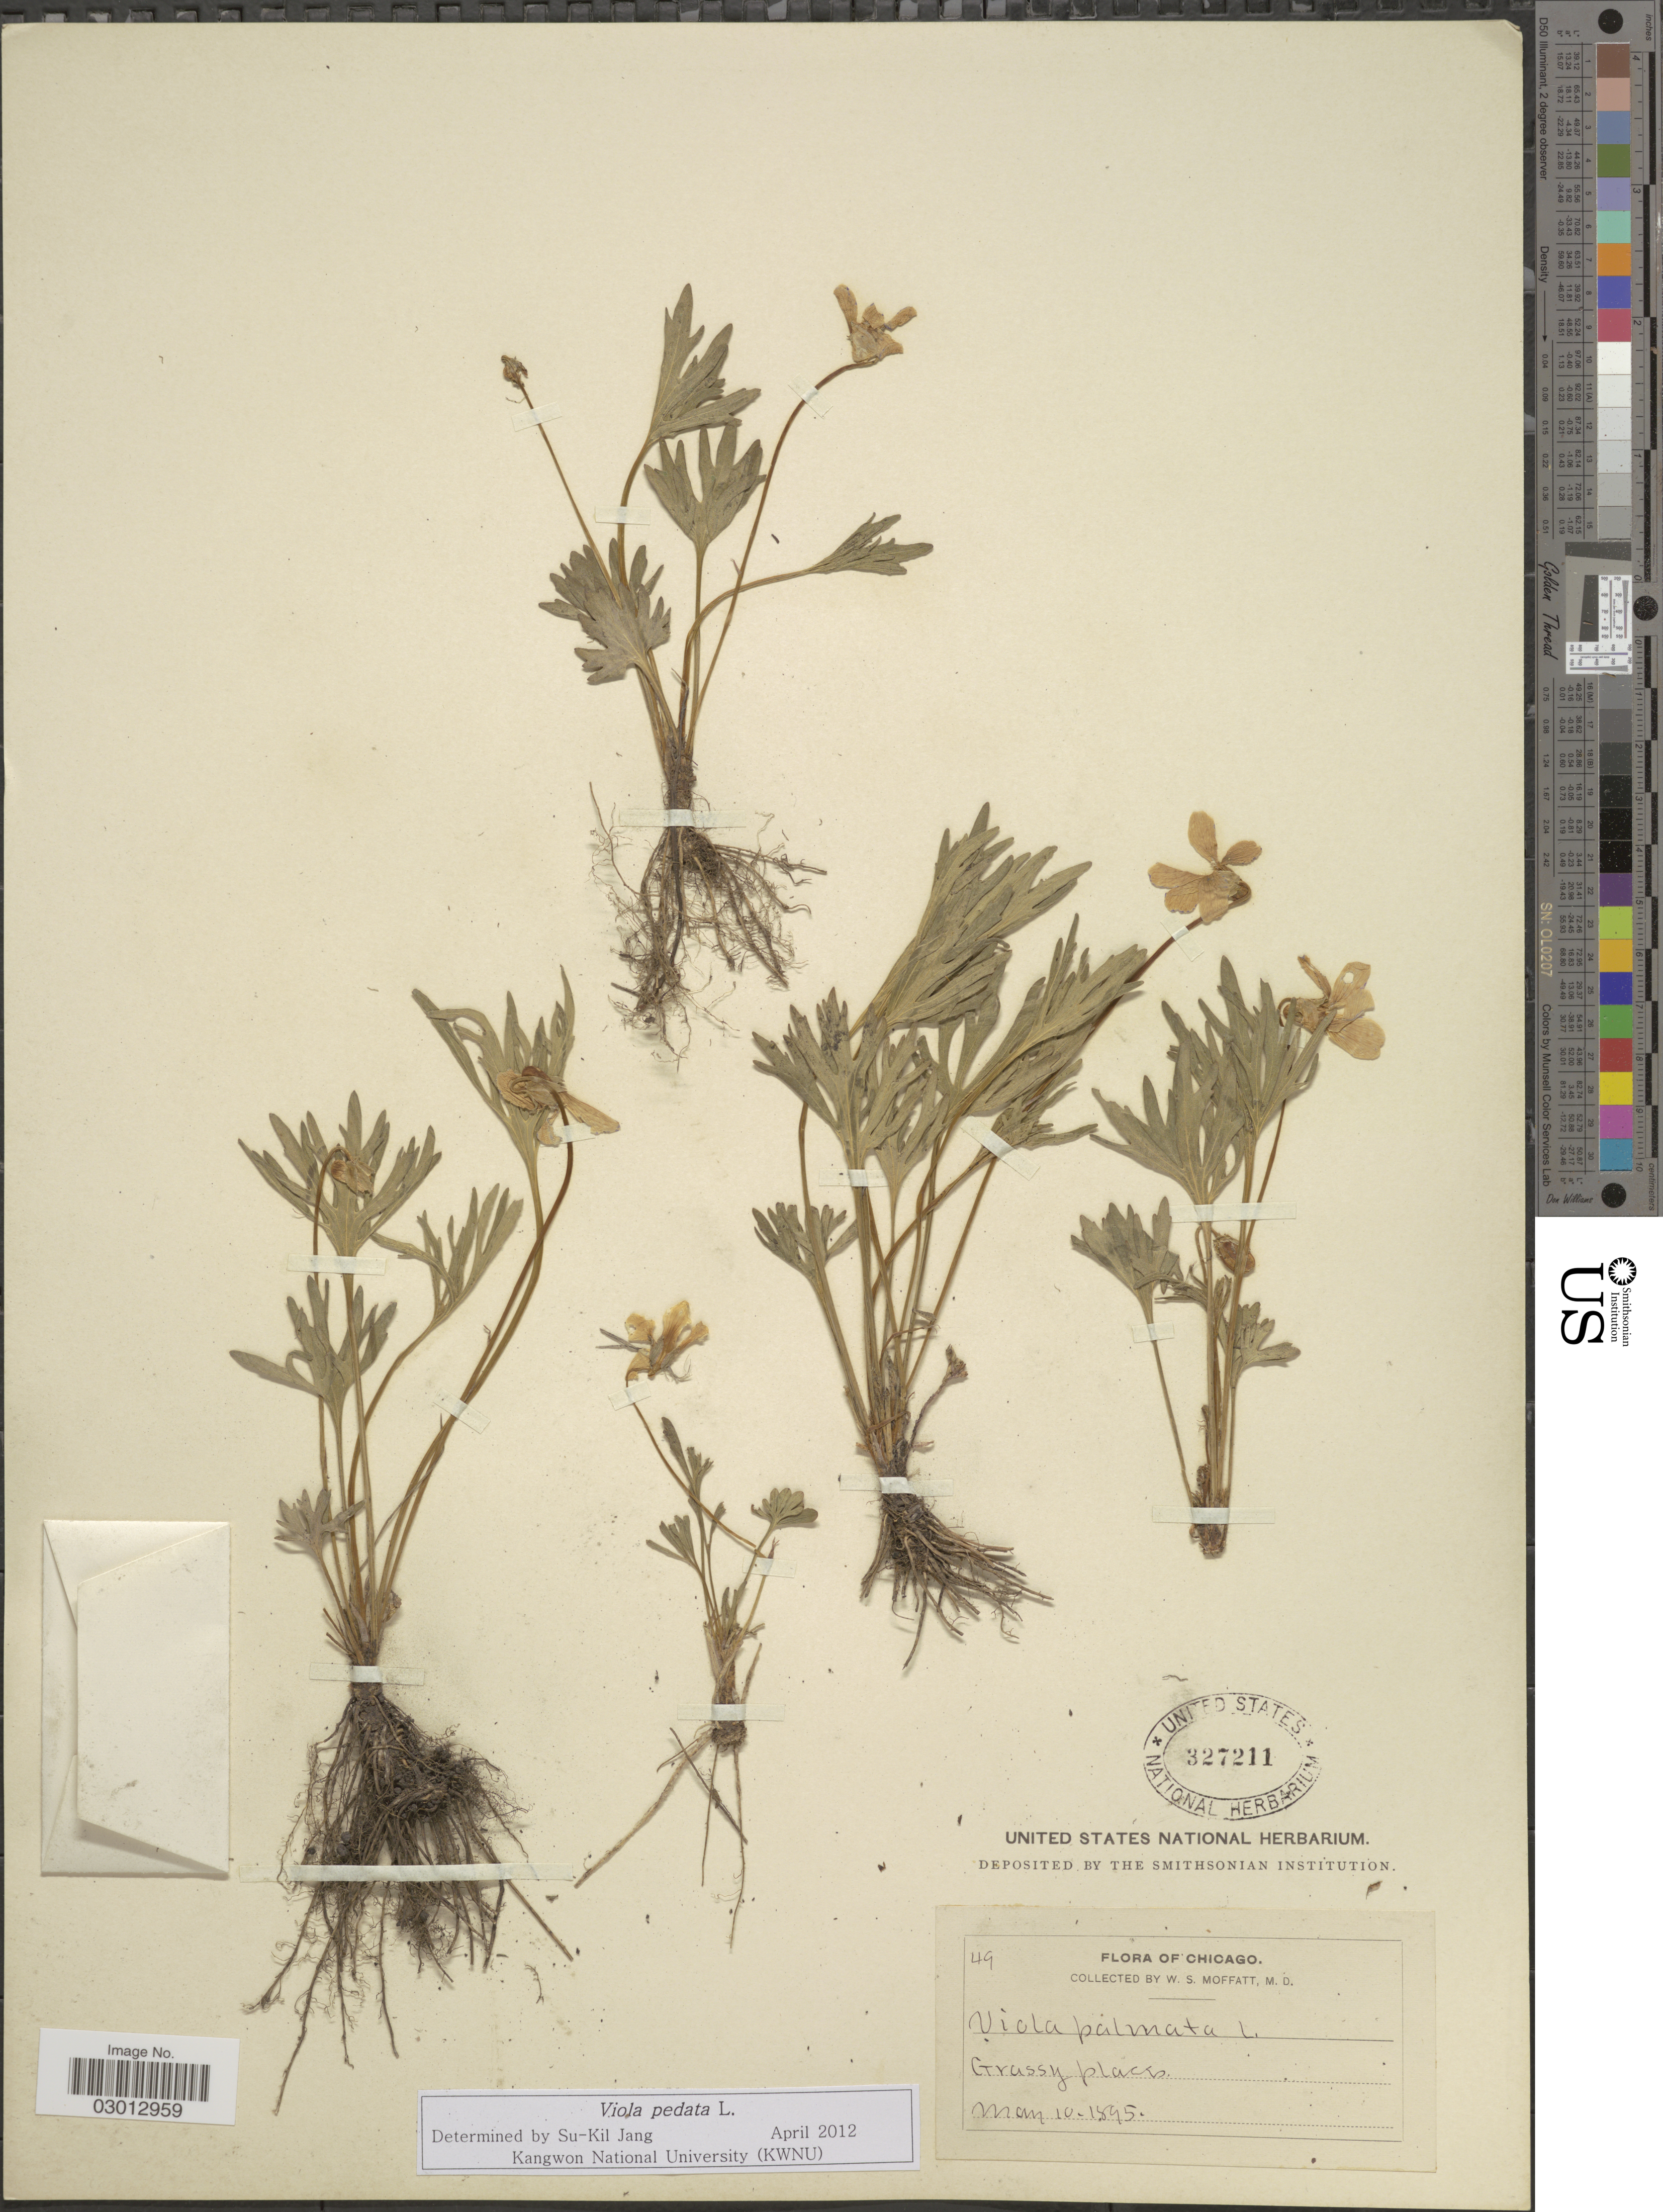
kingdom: Plantae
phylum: Tracheophyta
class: Magnoliopsida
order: Malpighiales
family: Violaceae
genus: Viola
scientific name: Viola pedata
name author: L.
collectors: W. Moffatt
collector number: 49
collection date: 1895-05-10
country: United States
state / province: Illinois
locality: Chicago. Grassy places.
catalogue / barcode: US 327211